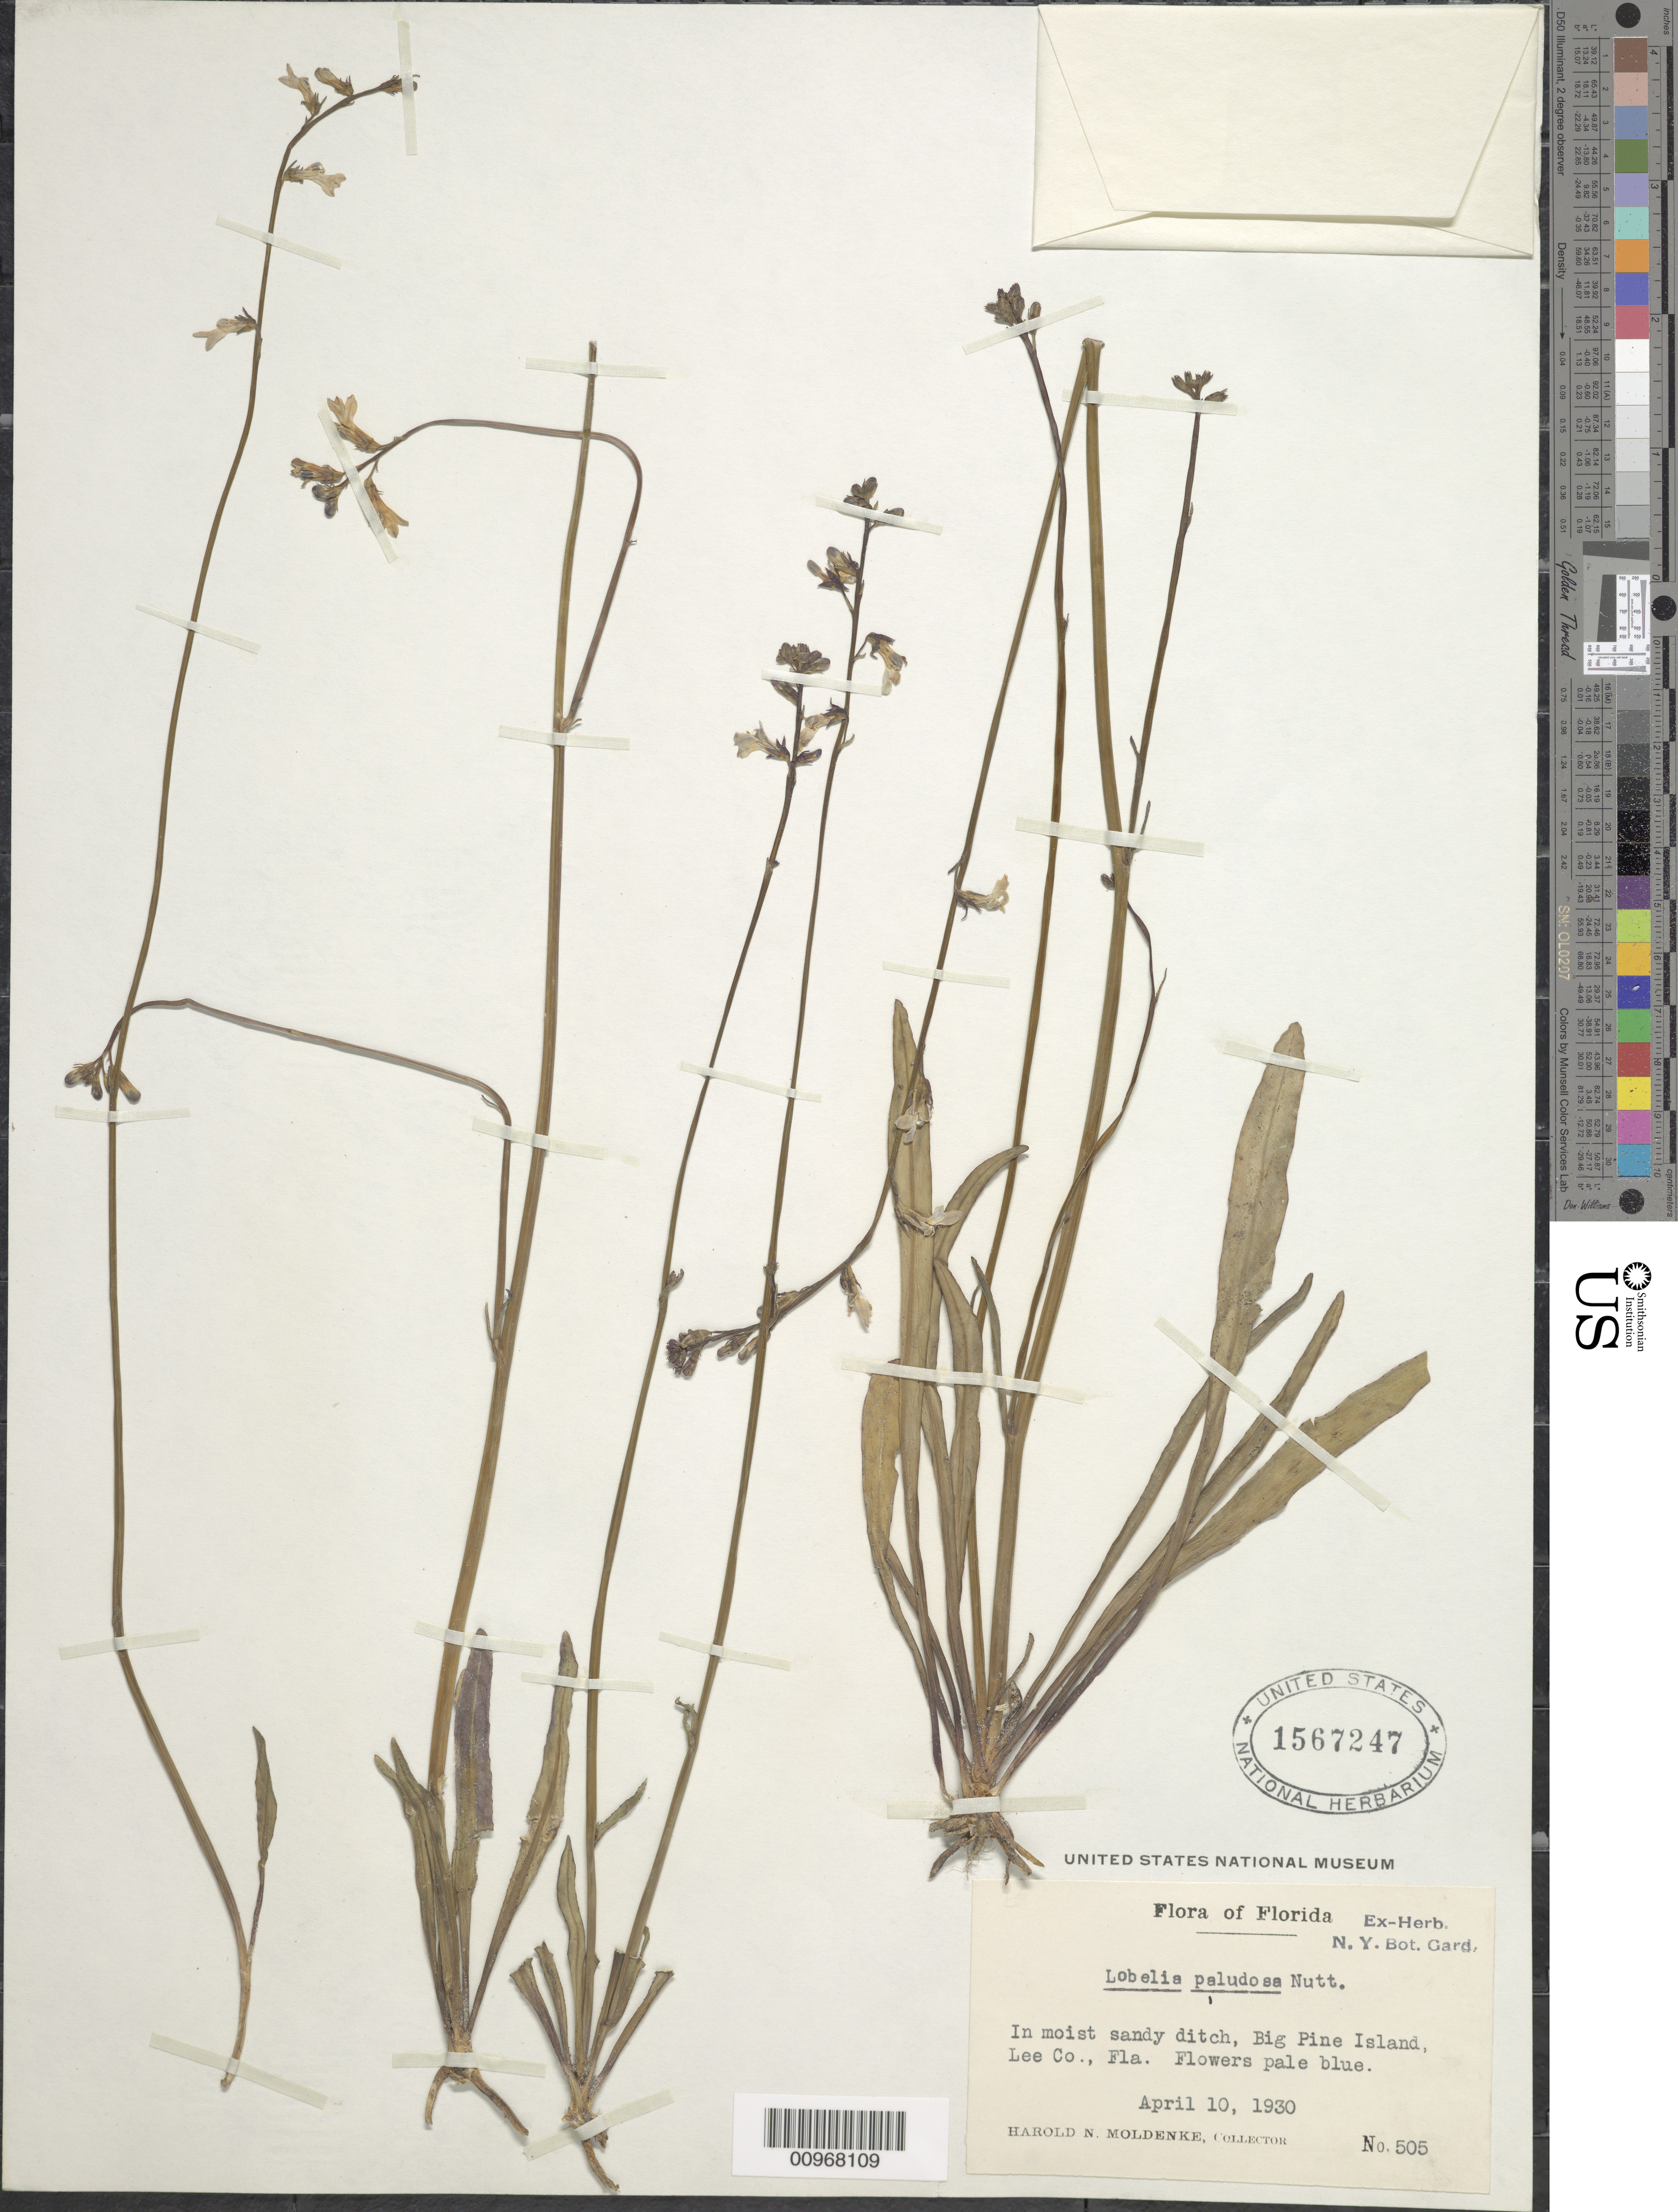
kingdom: Plantae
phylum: Tracheophyta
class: Magnoliopsida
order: Asterales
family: Campanulaceae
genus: Lobelia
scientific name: Lobelia paludosa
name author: Nutt.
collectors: H. N. Moldenke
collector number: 505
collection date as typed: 10 Apr 1930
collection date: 1930-04-10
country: United States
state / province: Florida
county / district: Lee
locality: Big Pine Island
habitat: in moist sandy ditch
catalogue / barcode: US 1567247